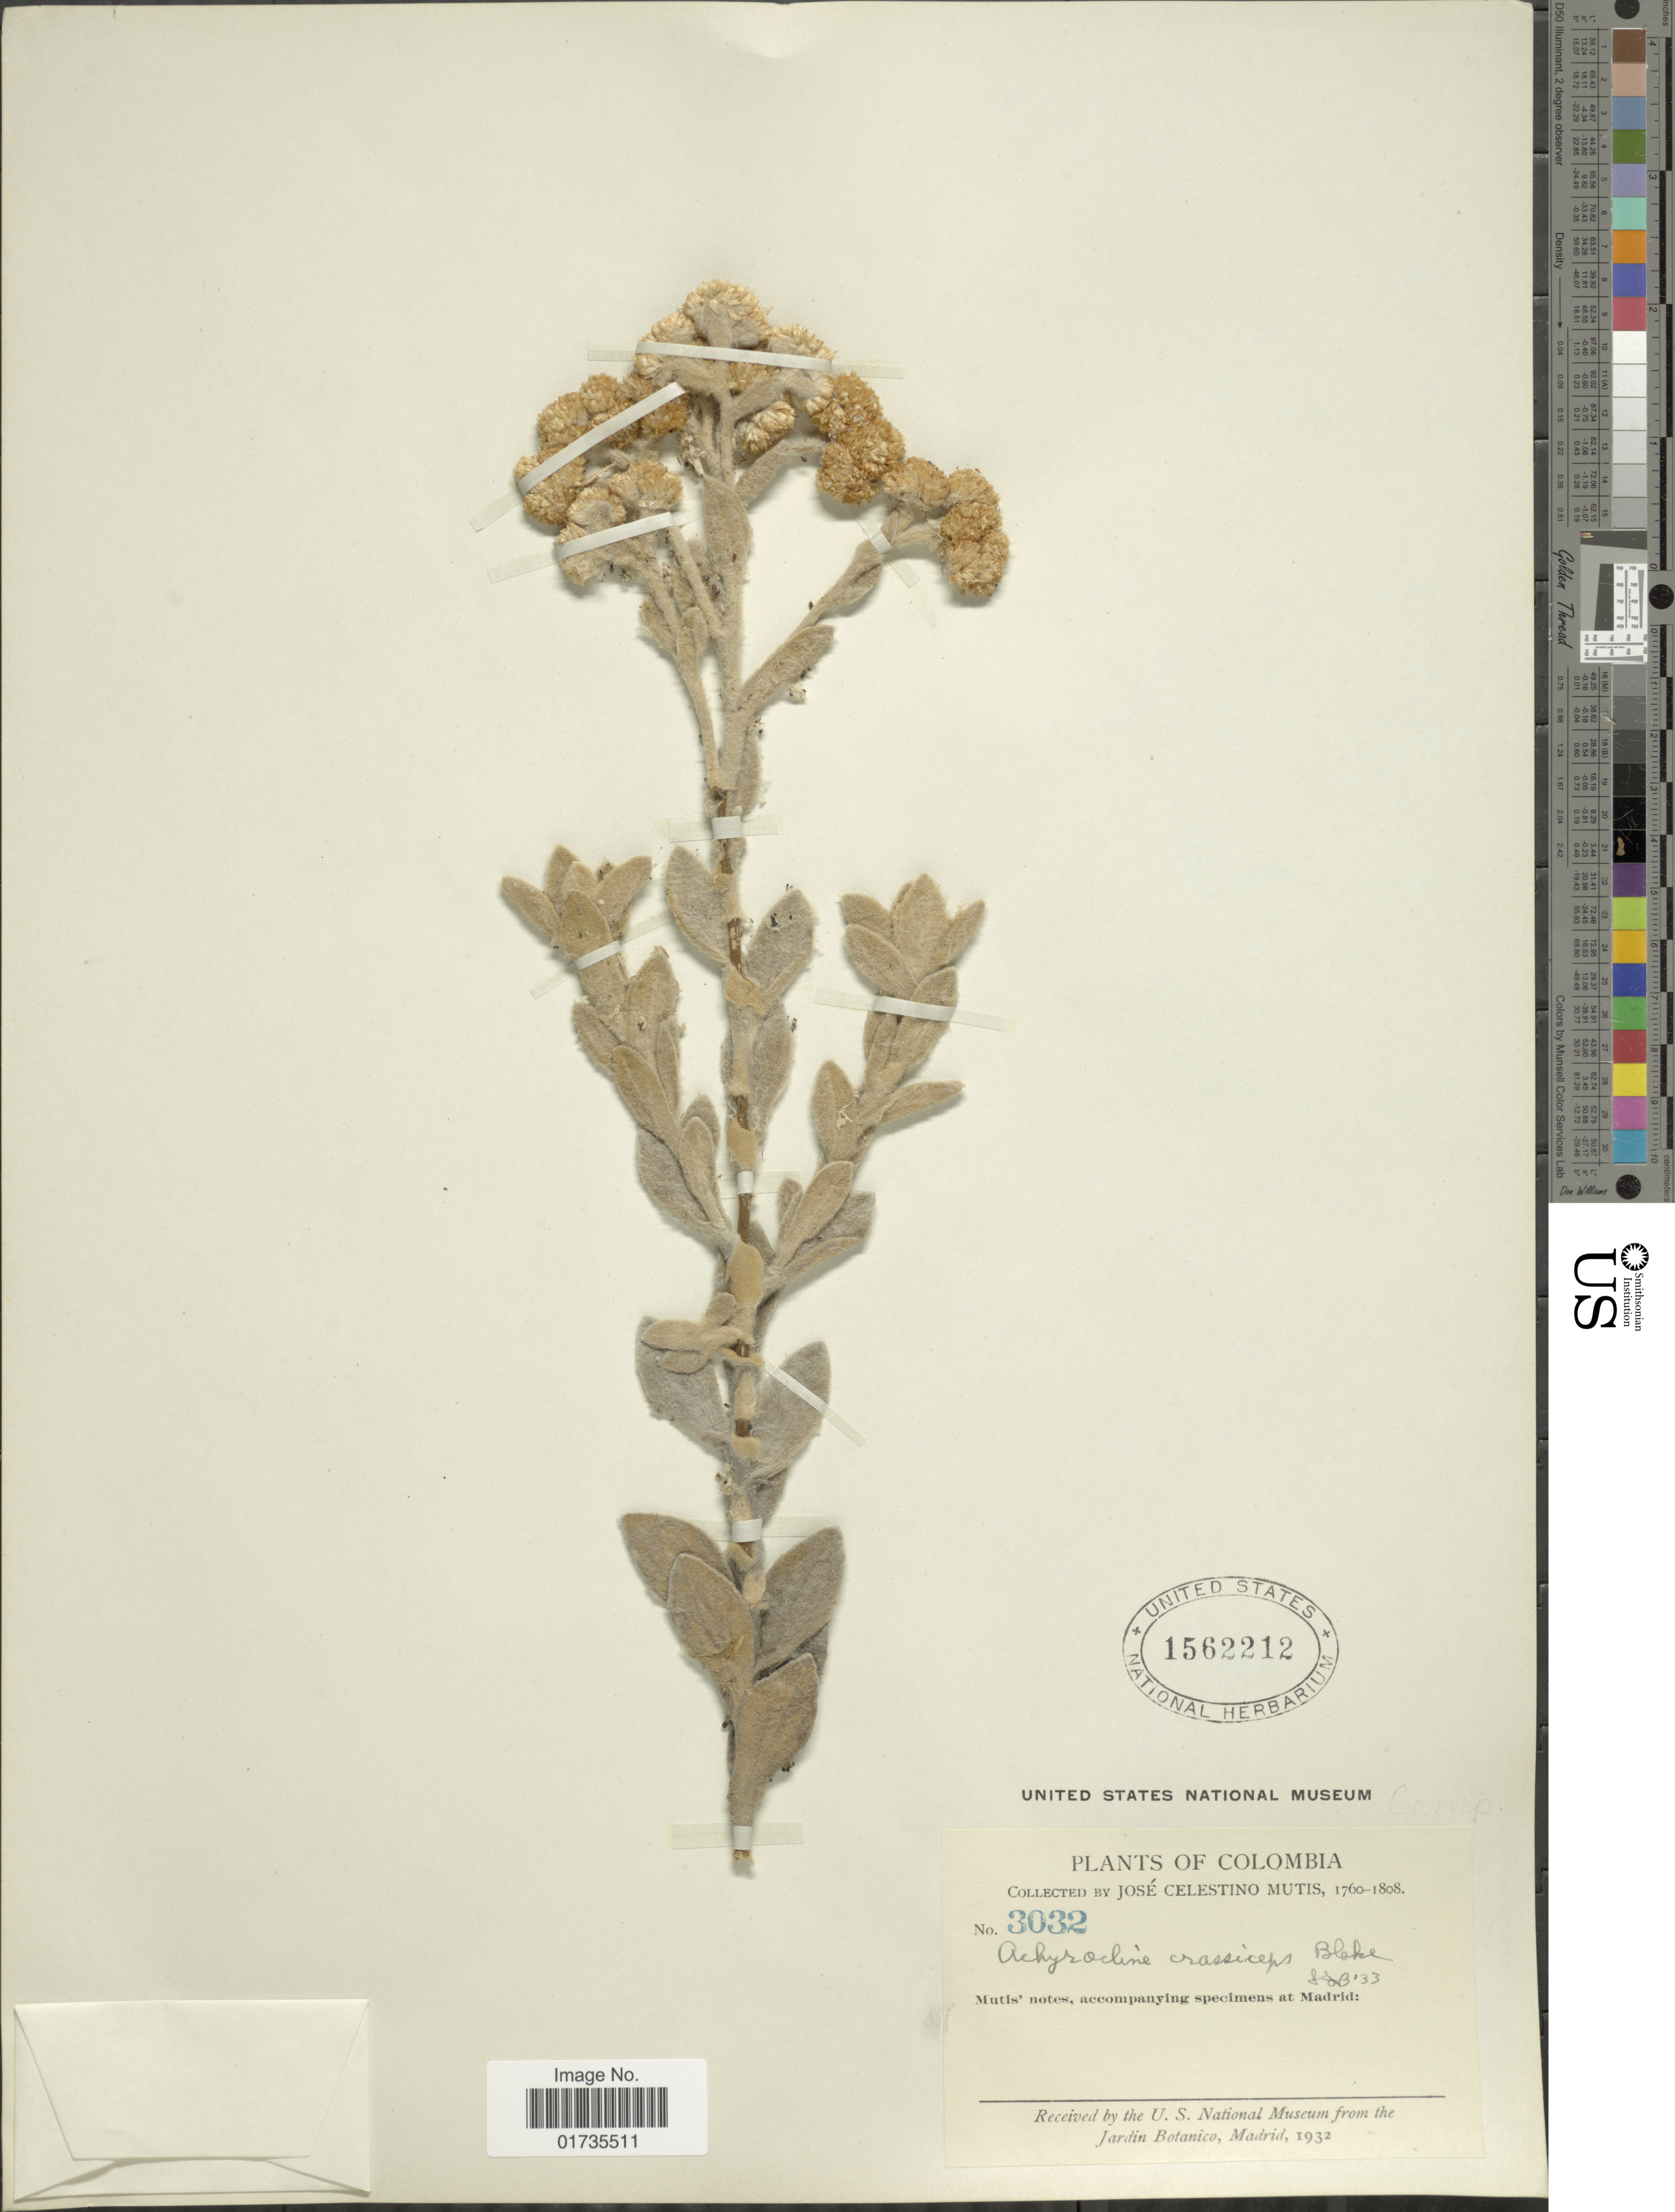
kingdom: Plantae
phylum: Tracheophyta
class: Magnoliopsida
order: Asterales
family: Asteraceae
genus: Achyrocline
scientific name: Achyrocline crassiceps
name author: S.F. Blake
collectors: J. C. B. Mutis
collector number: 3032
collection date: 1760/1808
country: Colombia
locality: Colombia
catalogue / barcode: US 1562212